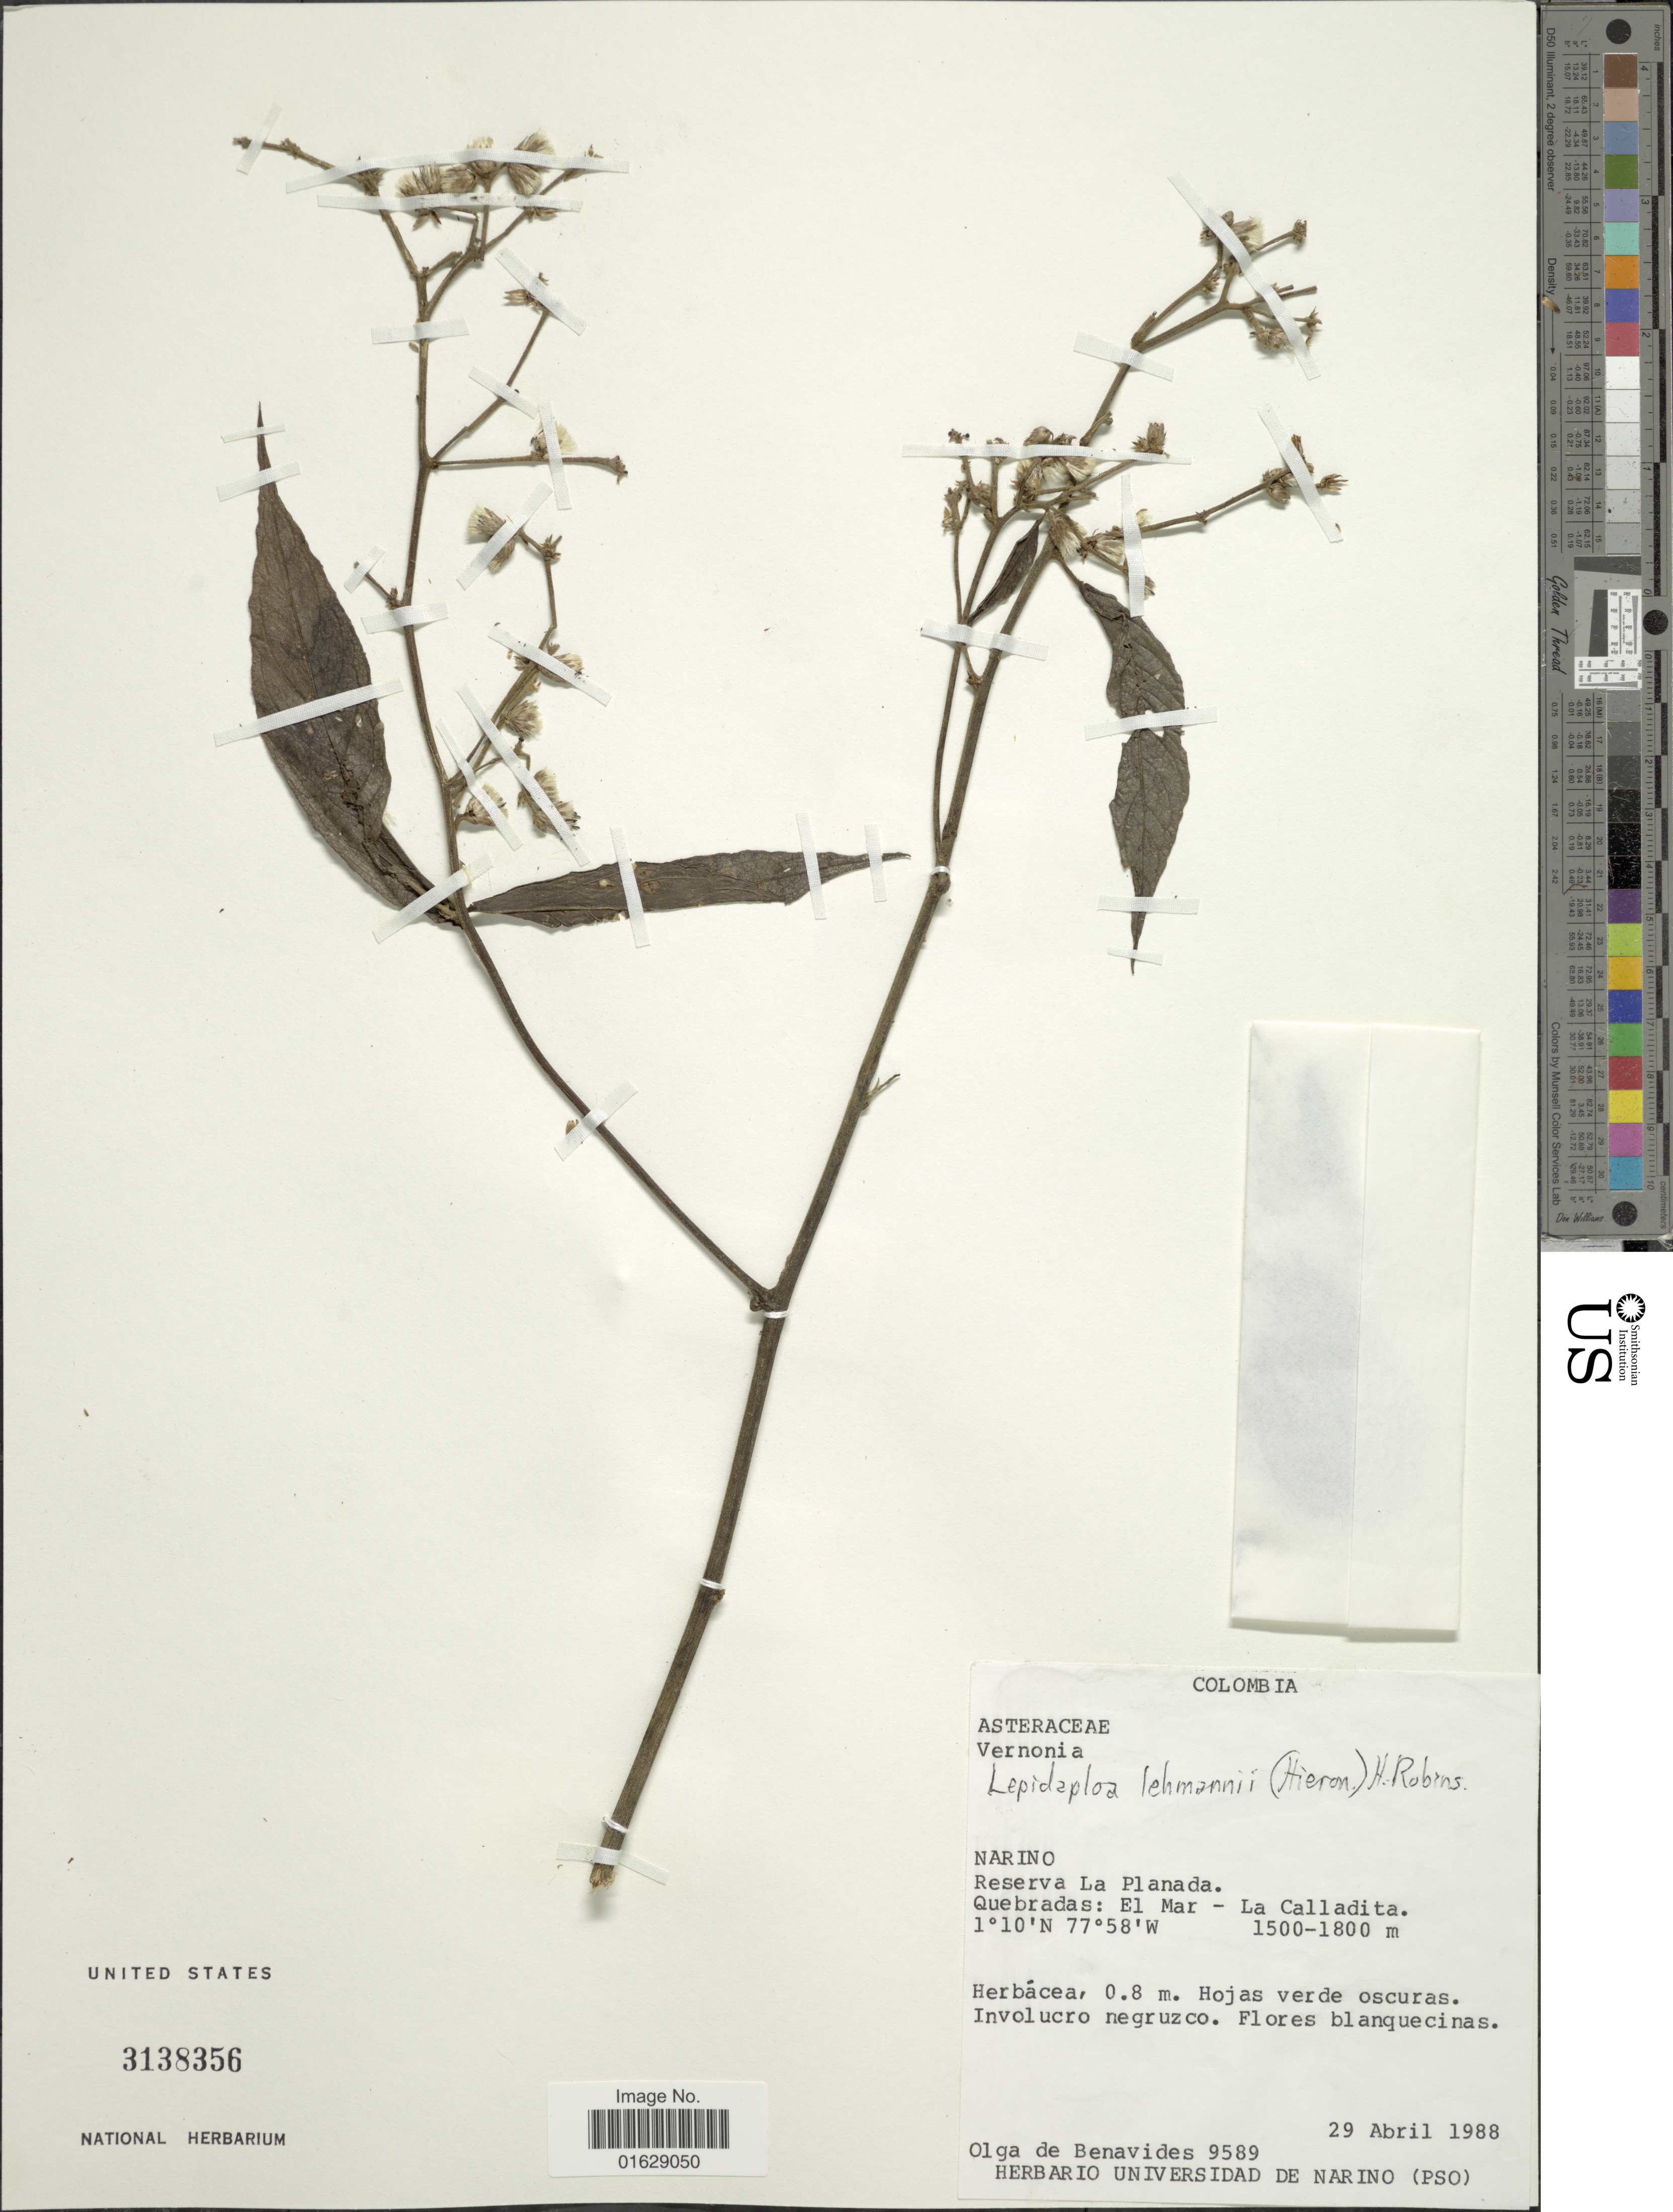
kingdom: Plantae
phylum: Tracheophyta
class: Magnoliopsida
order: Asterales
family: Asteraceae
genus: Lepidaploa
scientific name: Lepidaploa lehmannii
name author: (Hieron.) H. Rob.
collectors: Olga S. de Benavides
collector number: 9589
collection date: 1988-04-29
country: Colombia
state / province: Nariño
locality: Reserva La Planada. Quebradas: El Mar - La Calladita.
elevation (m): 1500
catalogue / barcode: US 3138356